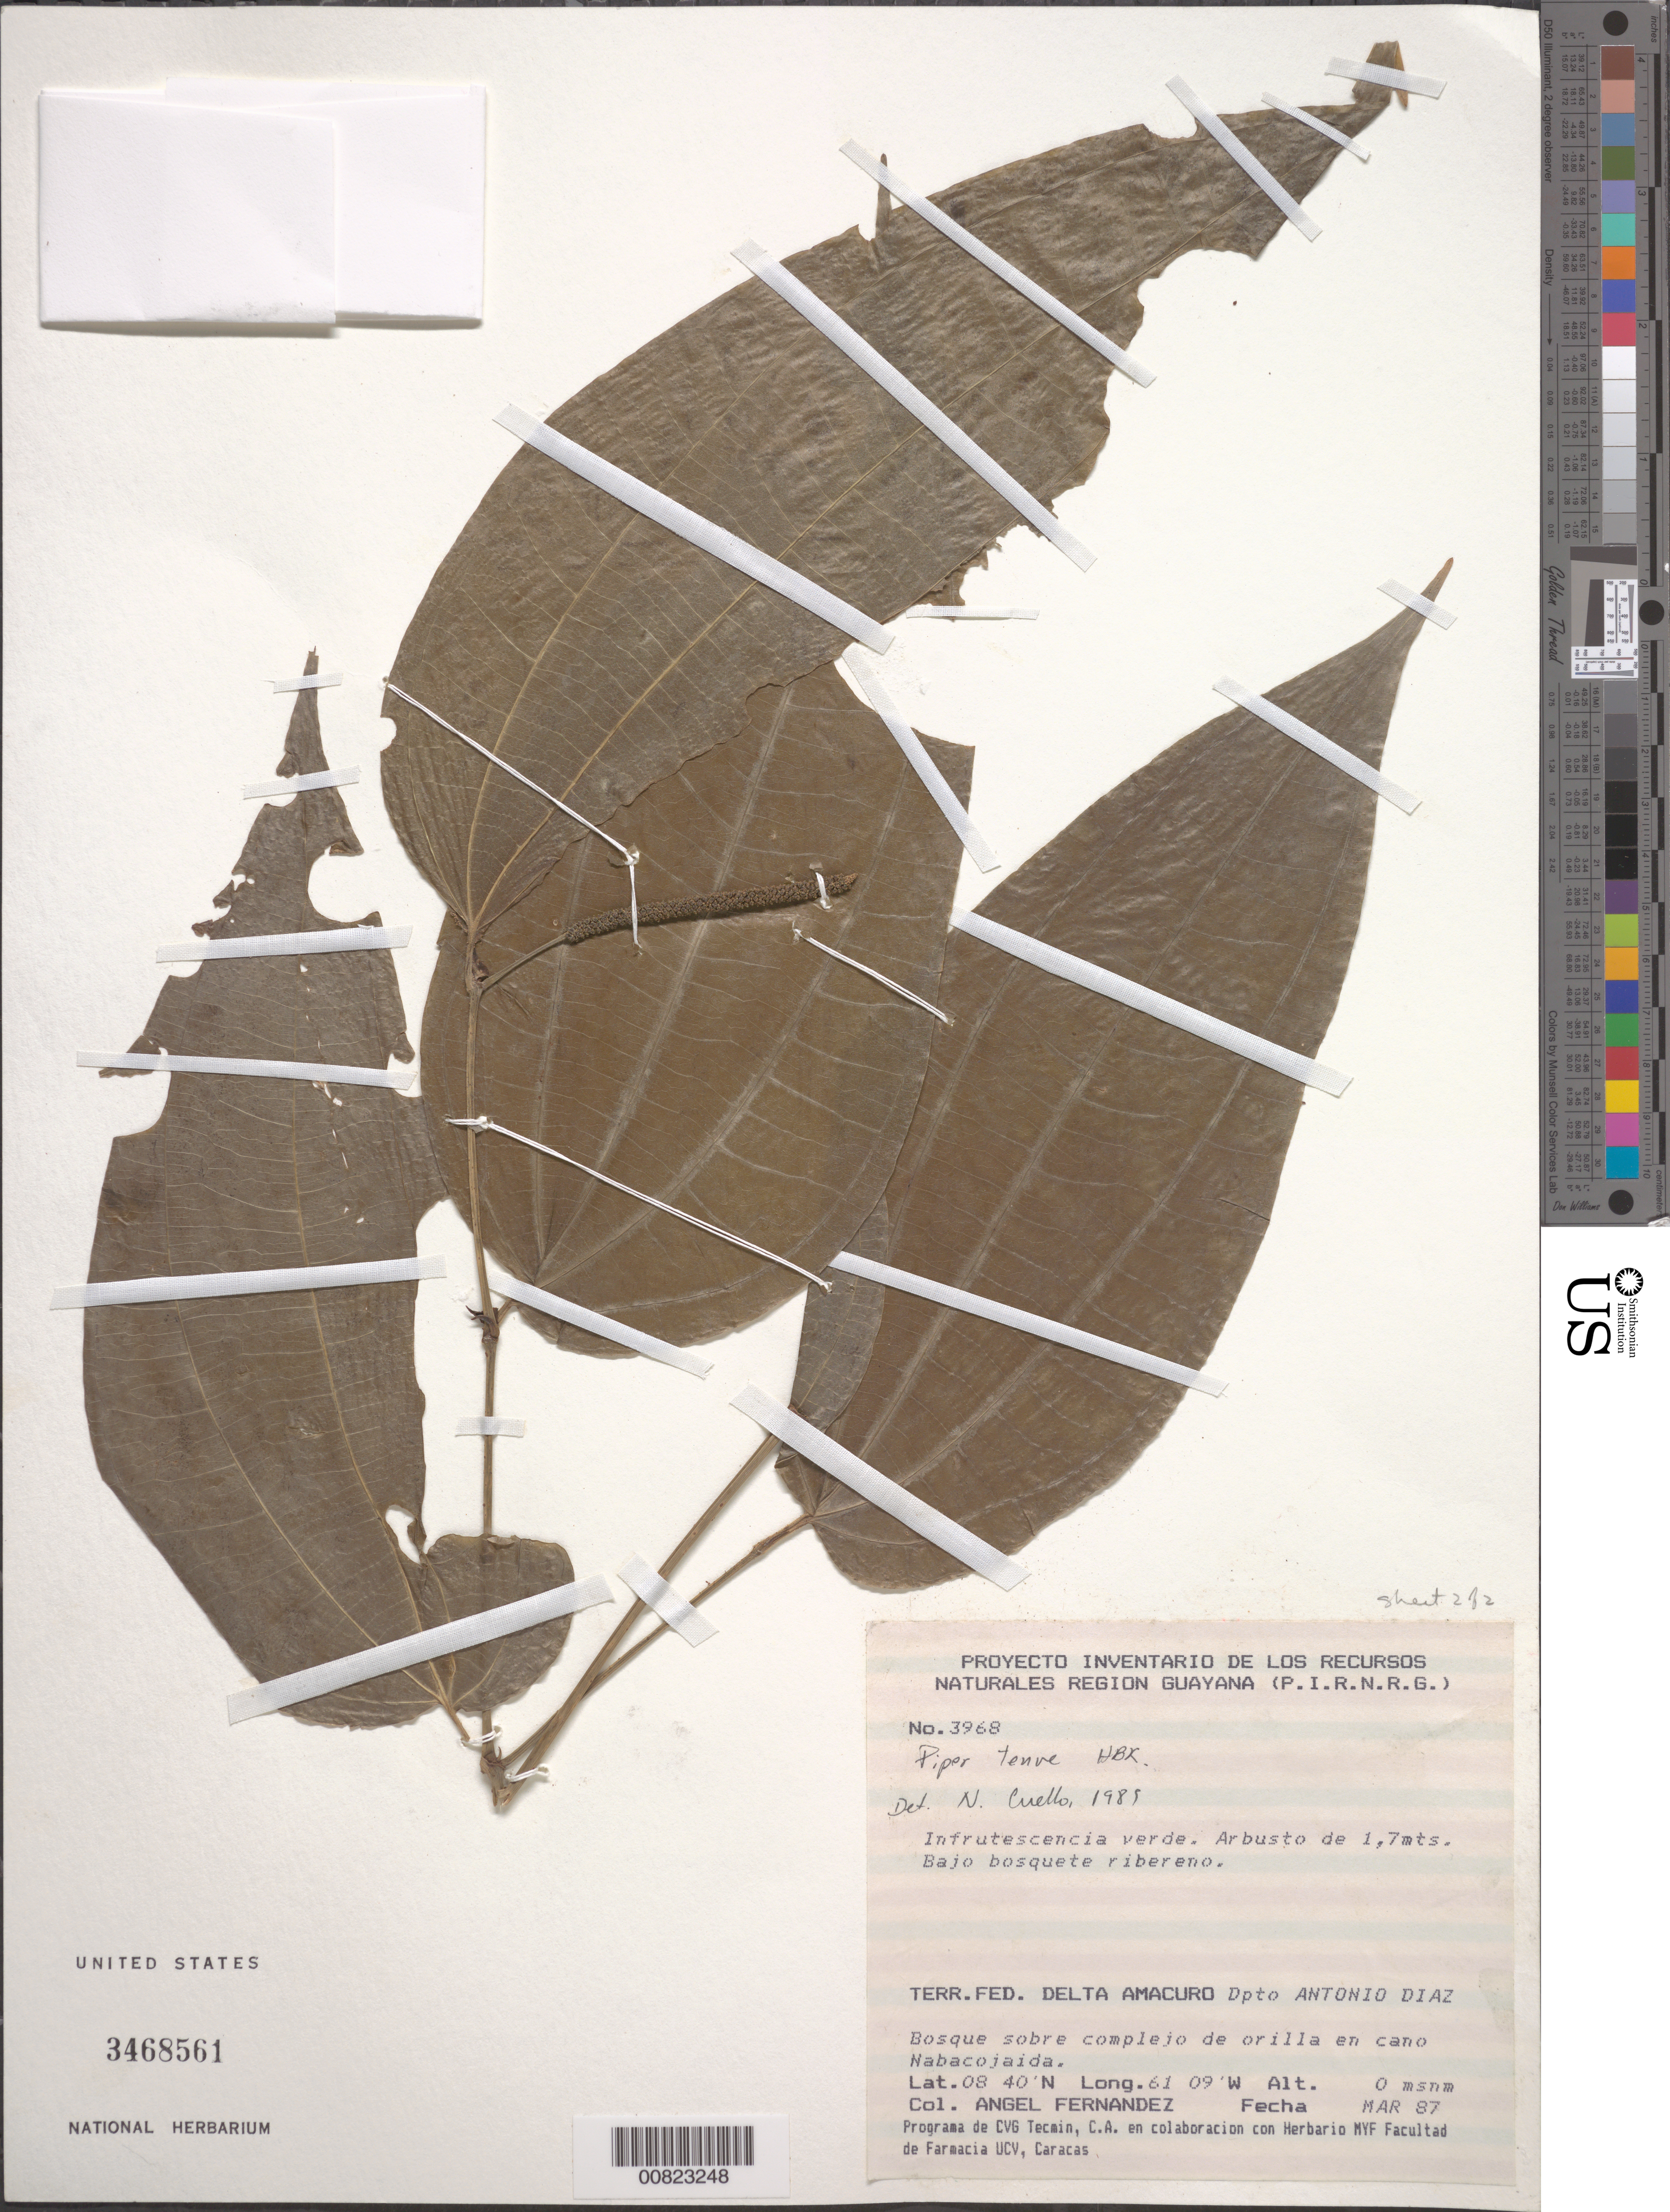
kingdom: Plantae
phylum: Tracheophyta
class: Magnoliopsida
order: Piperales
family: Piperaceae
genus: Piper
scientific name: Piper tenue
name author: Kunth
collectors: Á. Fernández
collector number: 3968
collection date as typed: Transcribed d/m/y: /3/87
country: Venezuela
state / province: Delta Amacuro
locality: Terr. Fed. Delta Amacuro. Dpto. Antonio Diaz. Bosque sobre complejo de orilla en cano Nabacojaida.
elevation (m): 0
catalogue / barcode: US 3468561